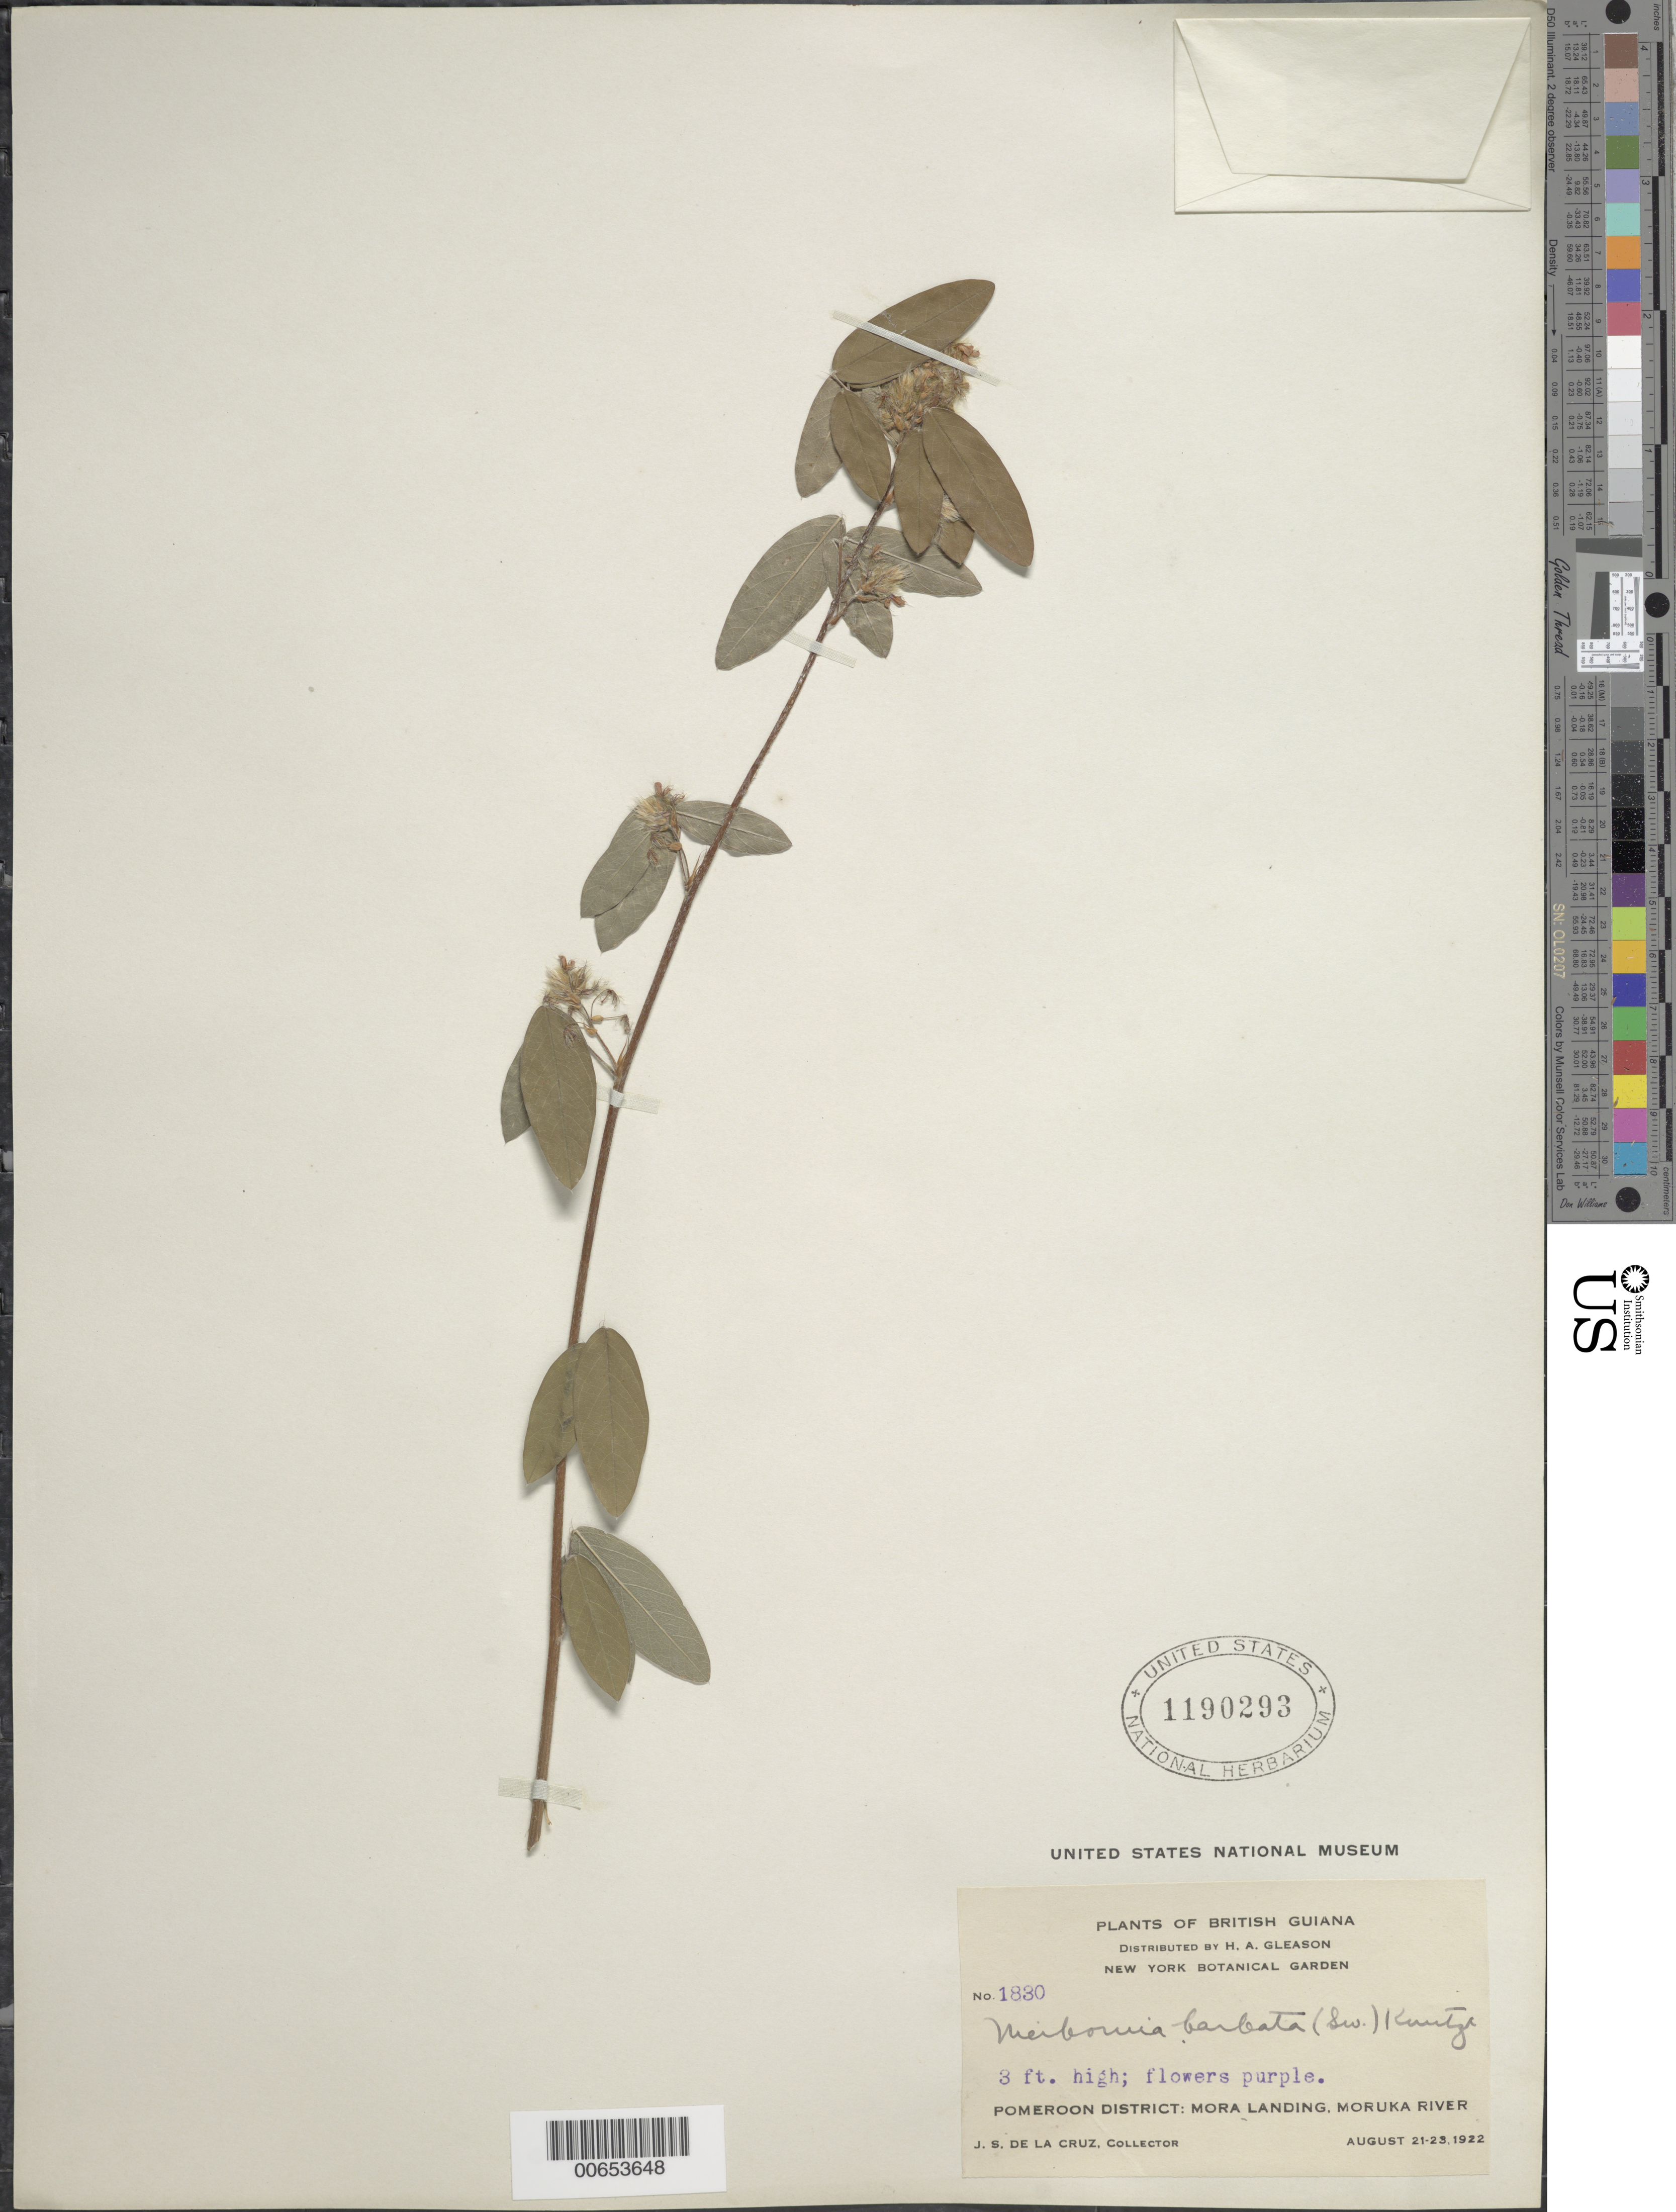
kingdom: Plantae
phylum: Tracheophyta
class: Magnoliopsida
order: Fabales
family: Fabaceae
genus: Grona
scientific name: Grona barbata var. barbata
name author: (L.) H. Ohashi & K. Ohashi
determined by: Strong, Mark T., (BOT), Smithsonian Institution - National Museum of Natural History (UNITED STATES)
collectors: J. S. de la Cruz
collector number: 1830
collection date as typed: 21-Aug-22 to 23-Aug-22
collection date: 1922-08-21/1922-08-23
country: Guyana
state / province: Barima-Waini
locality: Mora Landing, Moruka R., Pomeroon Dist.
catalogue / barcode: US 1190293